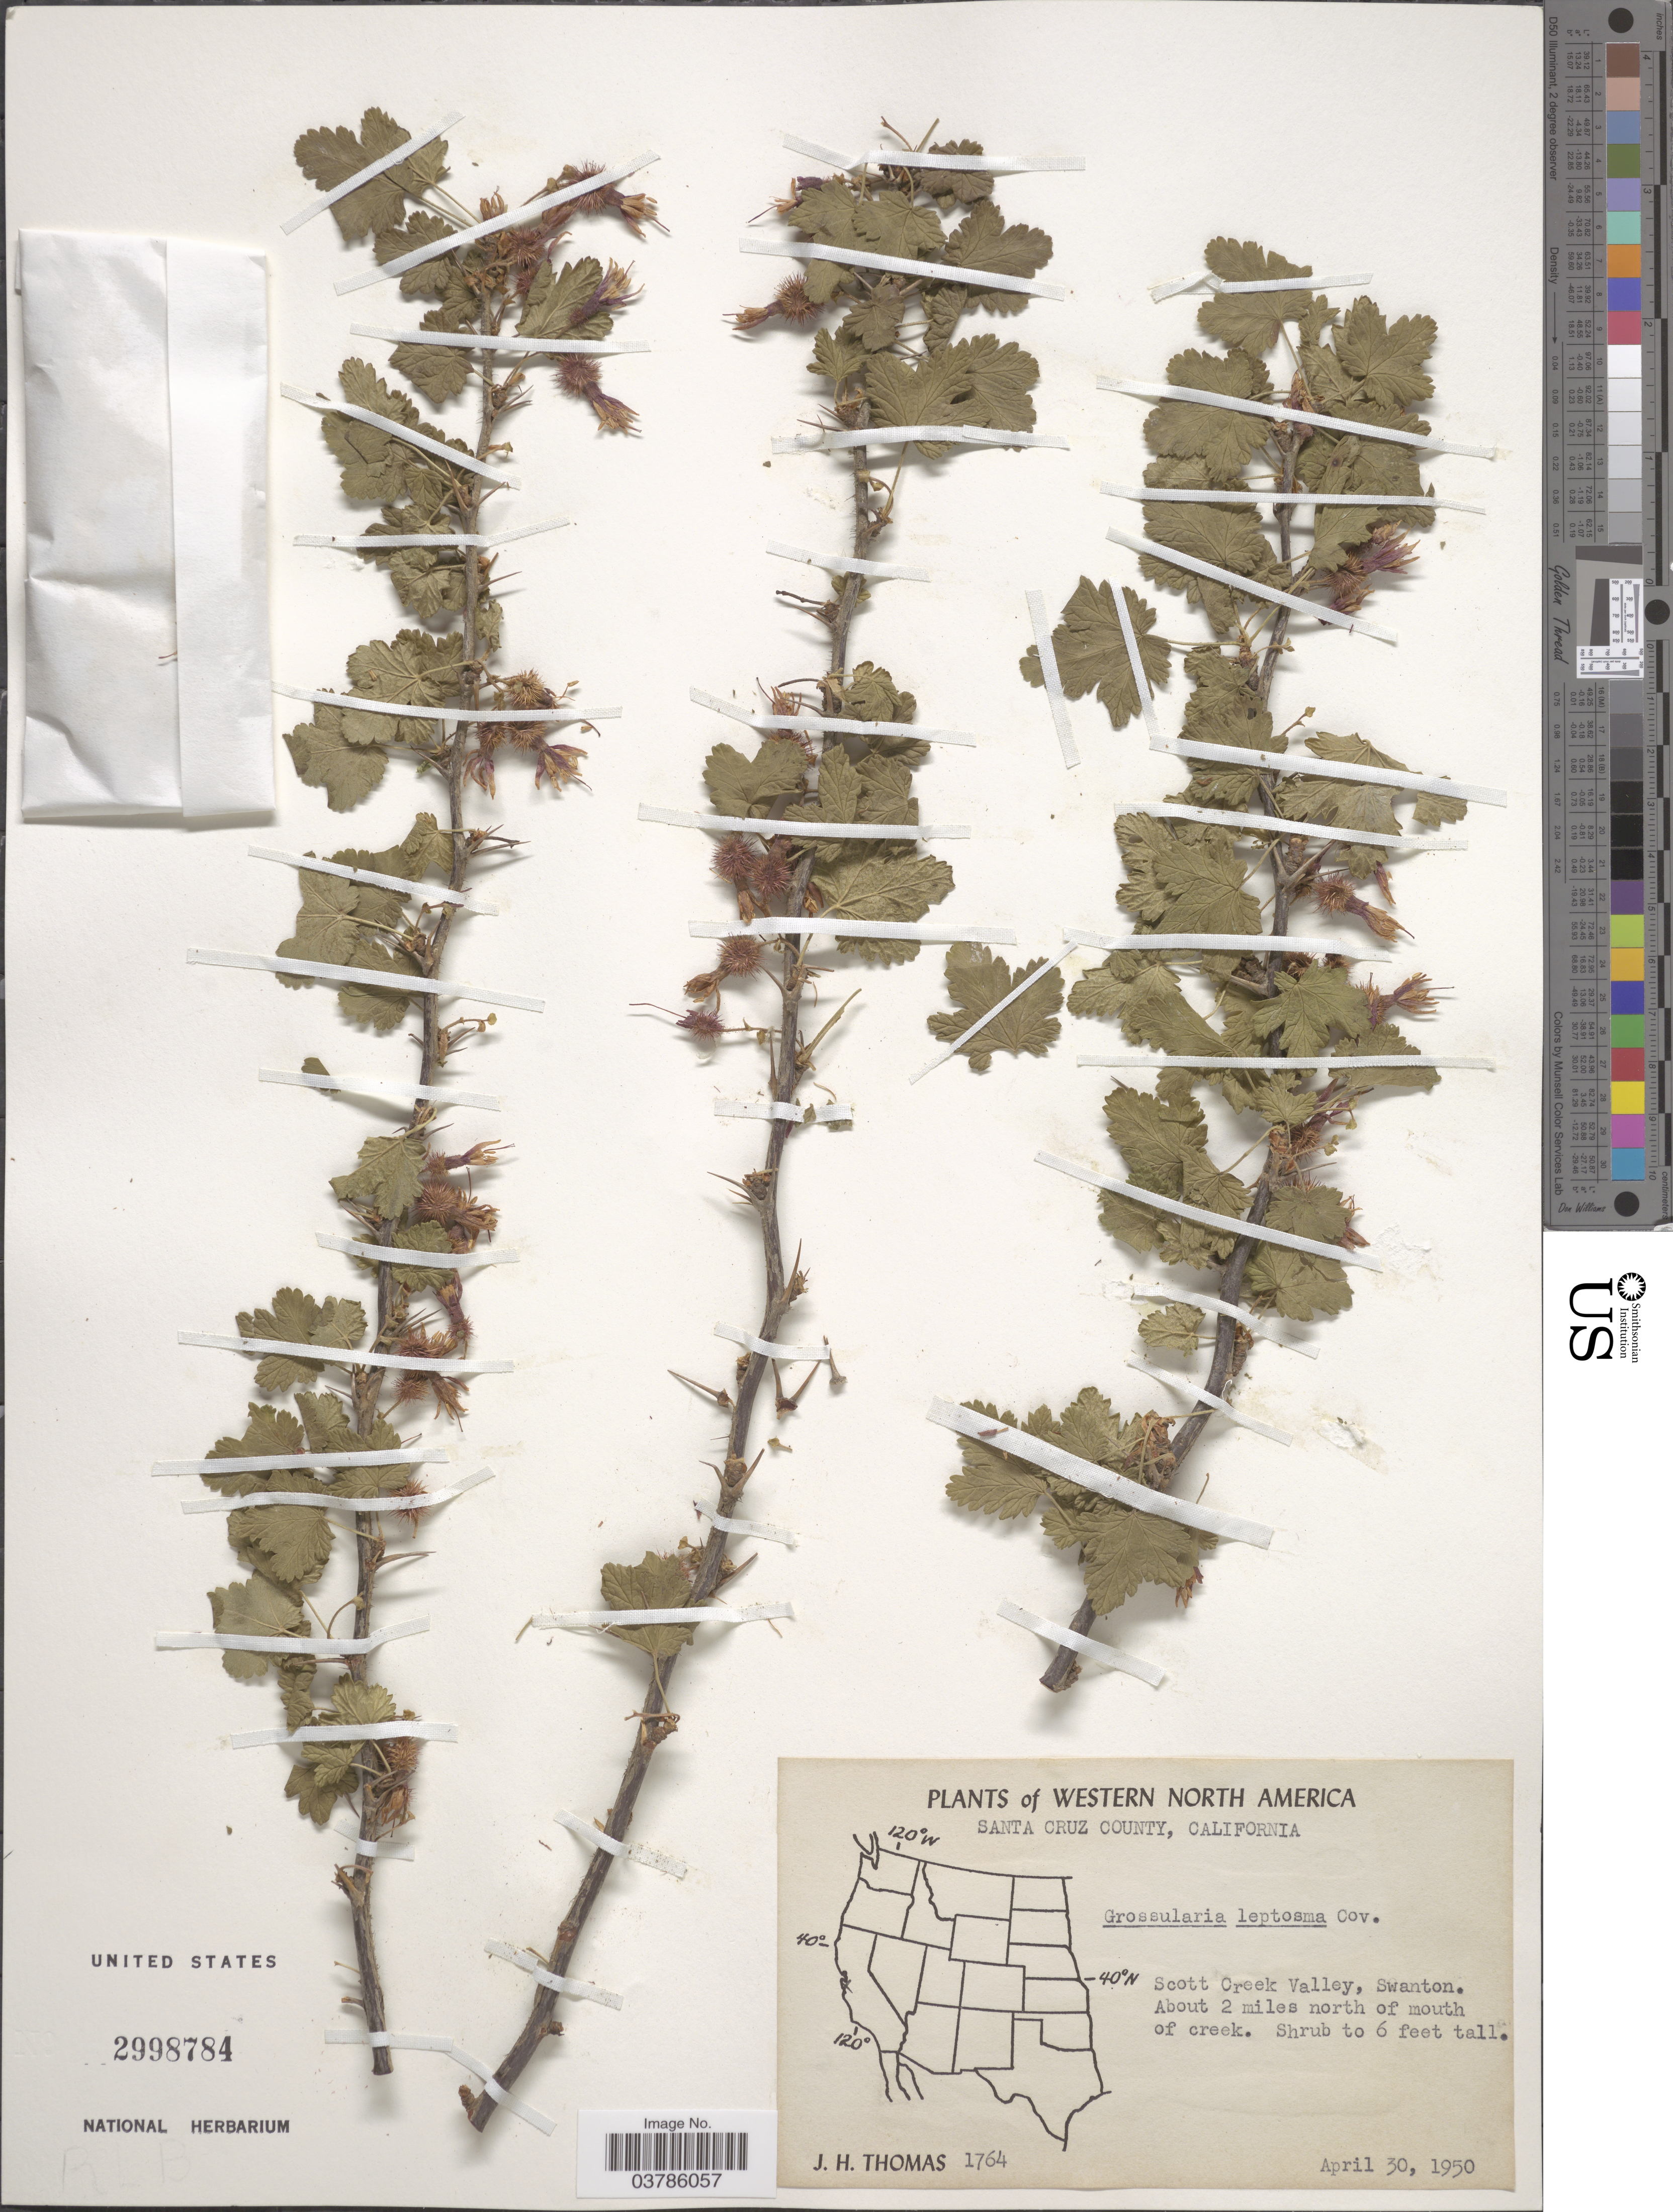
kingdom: Plantae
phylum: Tracheophyta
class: Magnoliopsida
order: Saxifragales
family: Grossulariaceae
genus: Ribes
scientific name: Ribes menziesii var. leptosum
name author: (Coville) Jeps.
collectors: J. H. Thomas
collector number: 1764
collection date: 1950-04-30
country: United States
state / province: California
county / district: Santa Cruz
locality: Western North America. Santa Cruz County. Scott Creek Valley, Swanton. About 2 miles north of mouth of creek.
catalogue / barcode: US 2998784